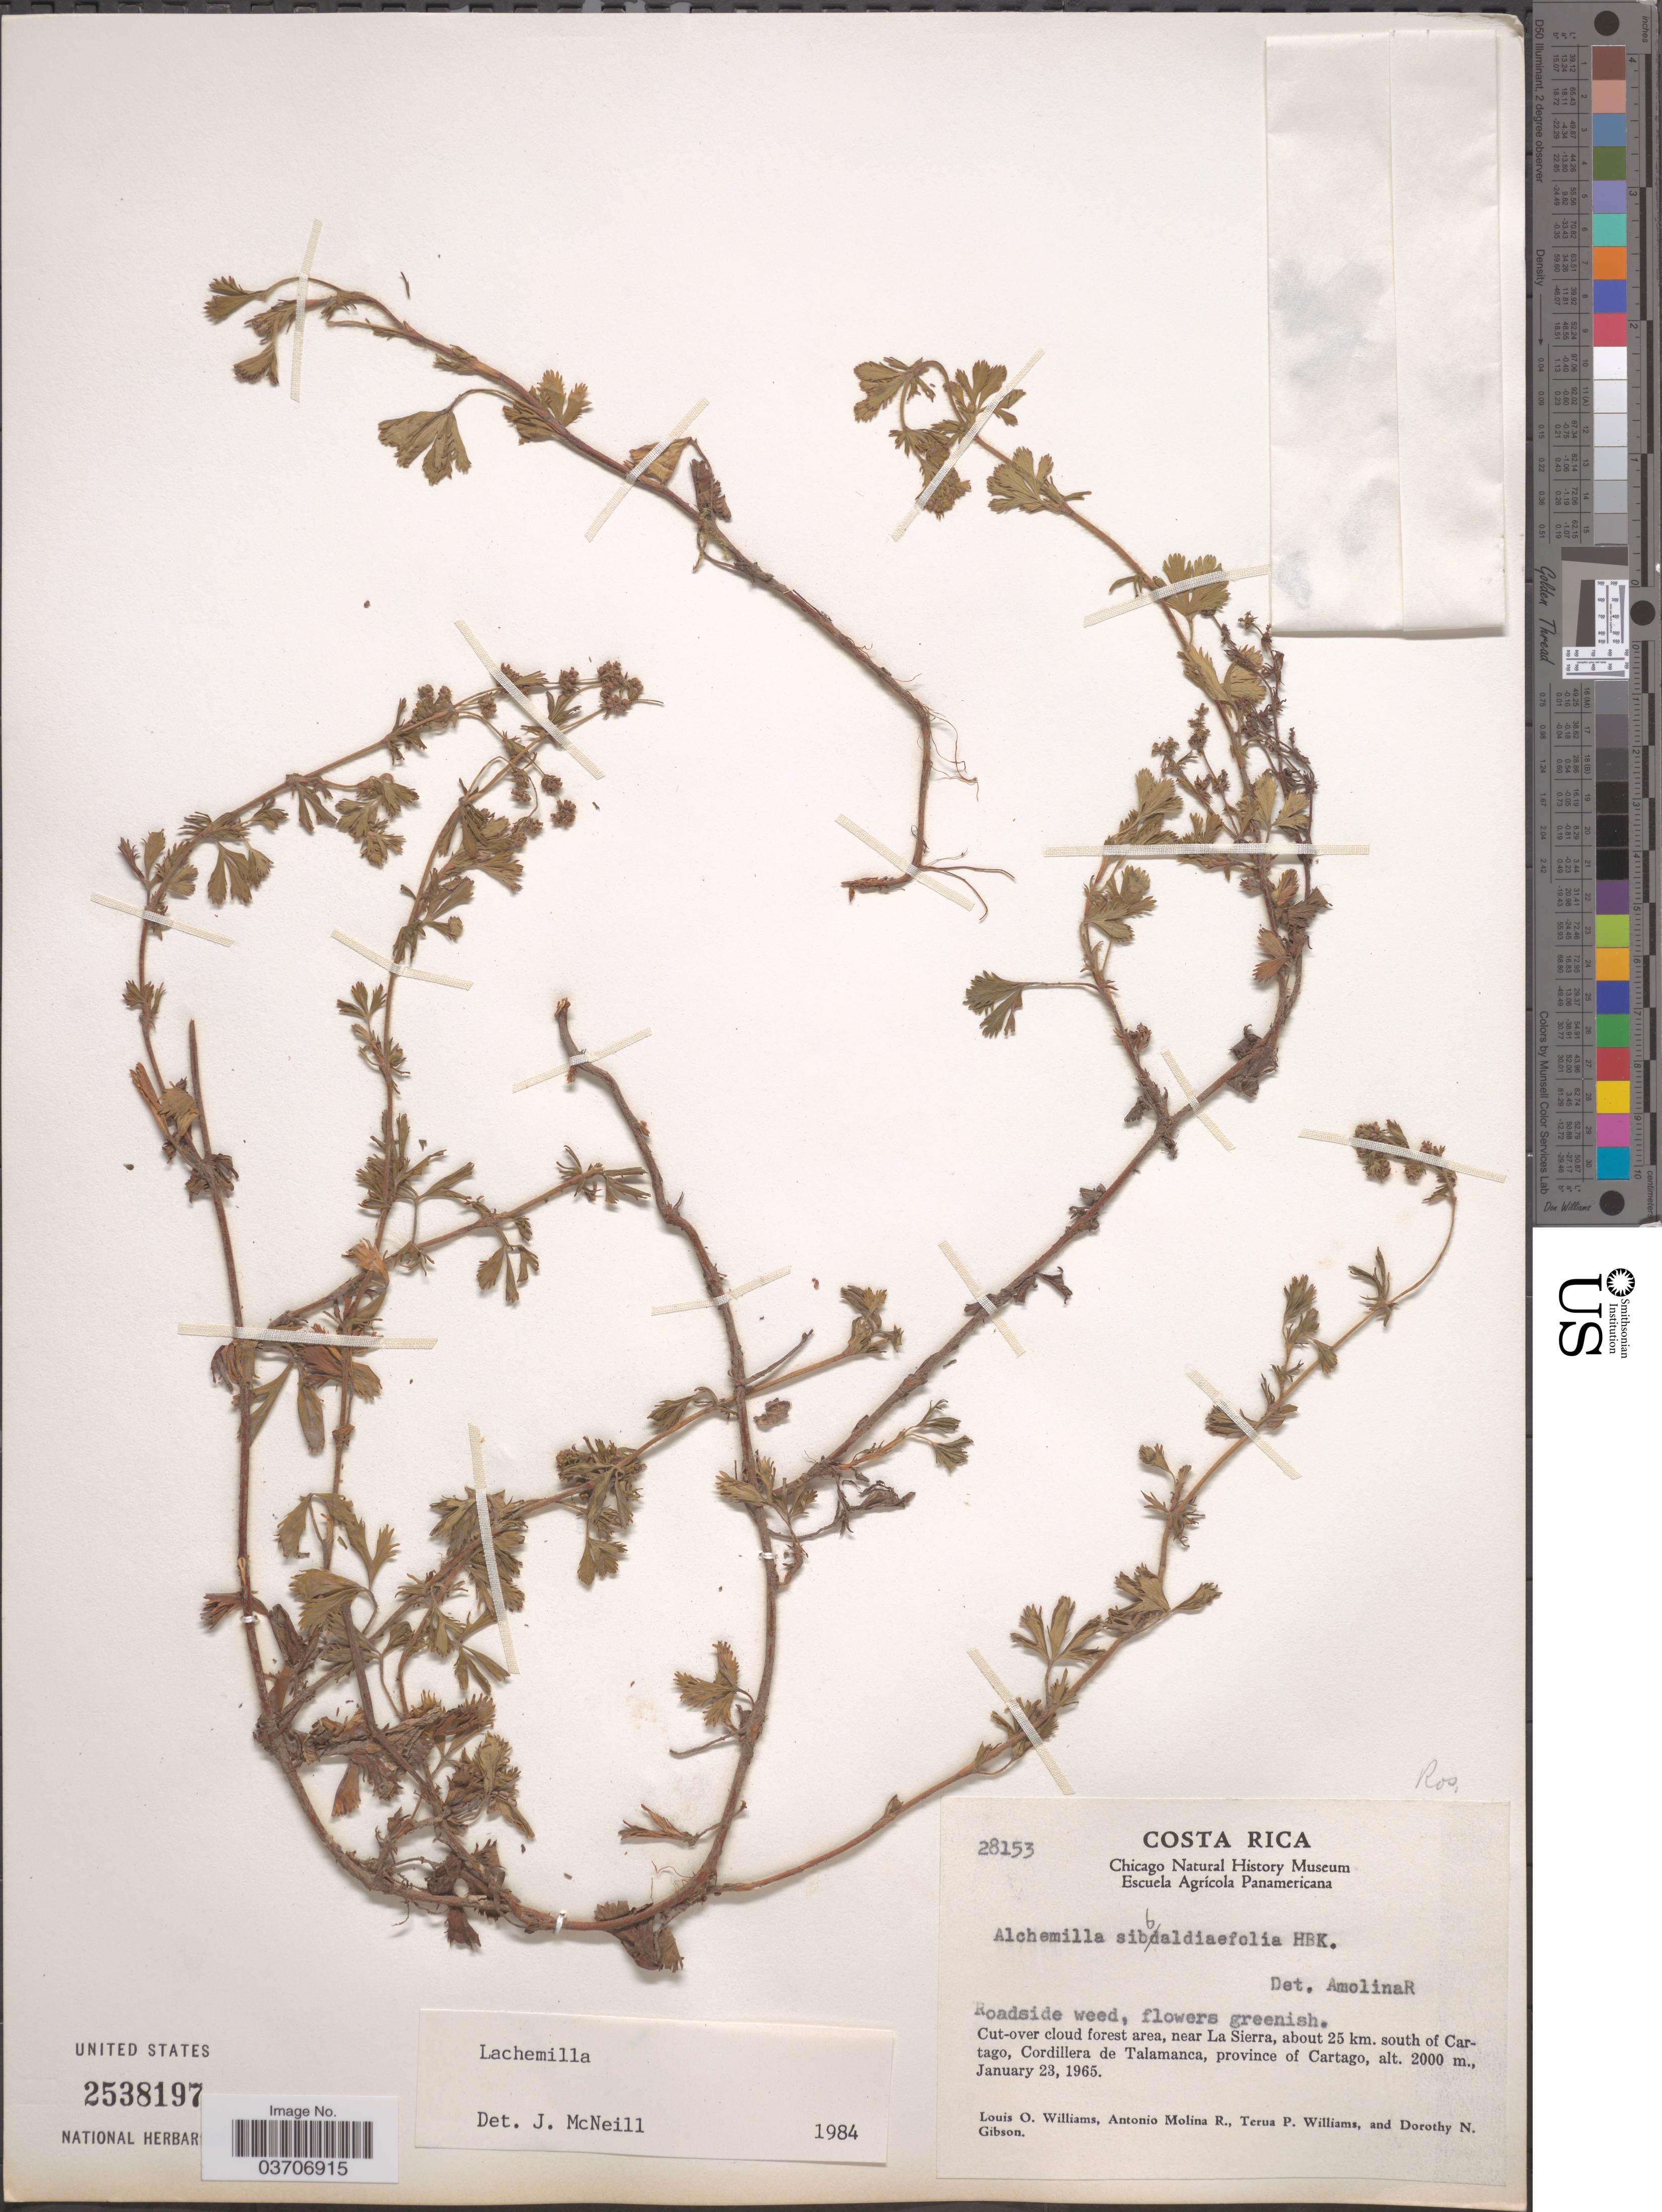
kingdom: Plantae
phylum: Tracheophyta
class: Magnoliopsida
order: Rosales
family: Rosaceae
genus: Lachemilla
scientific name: Lachemilla sp.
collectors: L. O. Williams, A. Molina R., T. Williams & D. N. Gibson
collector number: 28153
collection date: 1965-01-23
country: Costa Rica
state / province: Cartago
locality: Near La Sierra, about 25 km. south of Cartago, Cordillera de Talamanca.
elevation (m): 2000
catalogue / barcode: US 2538197